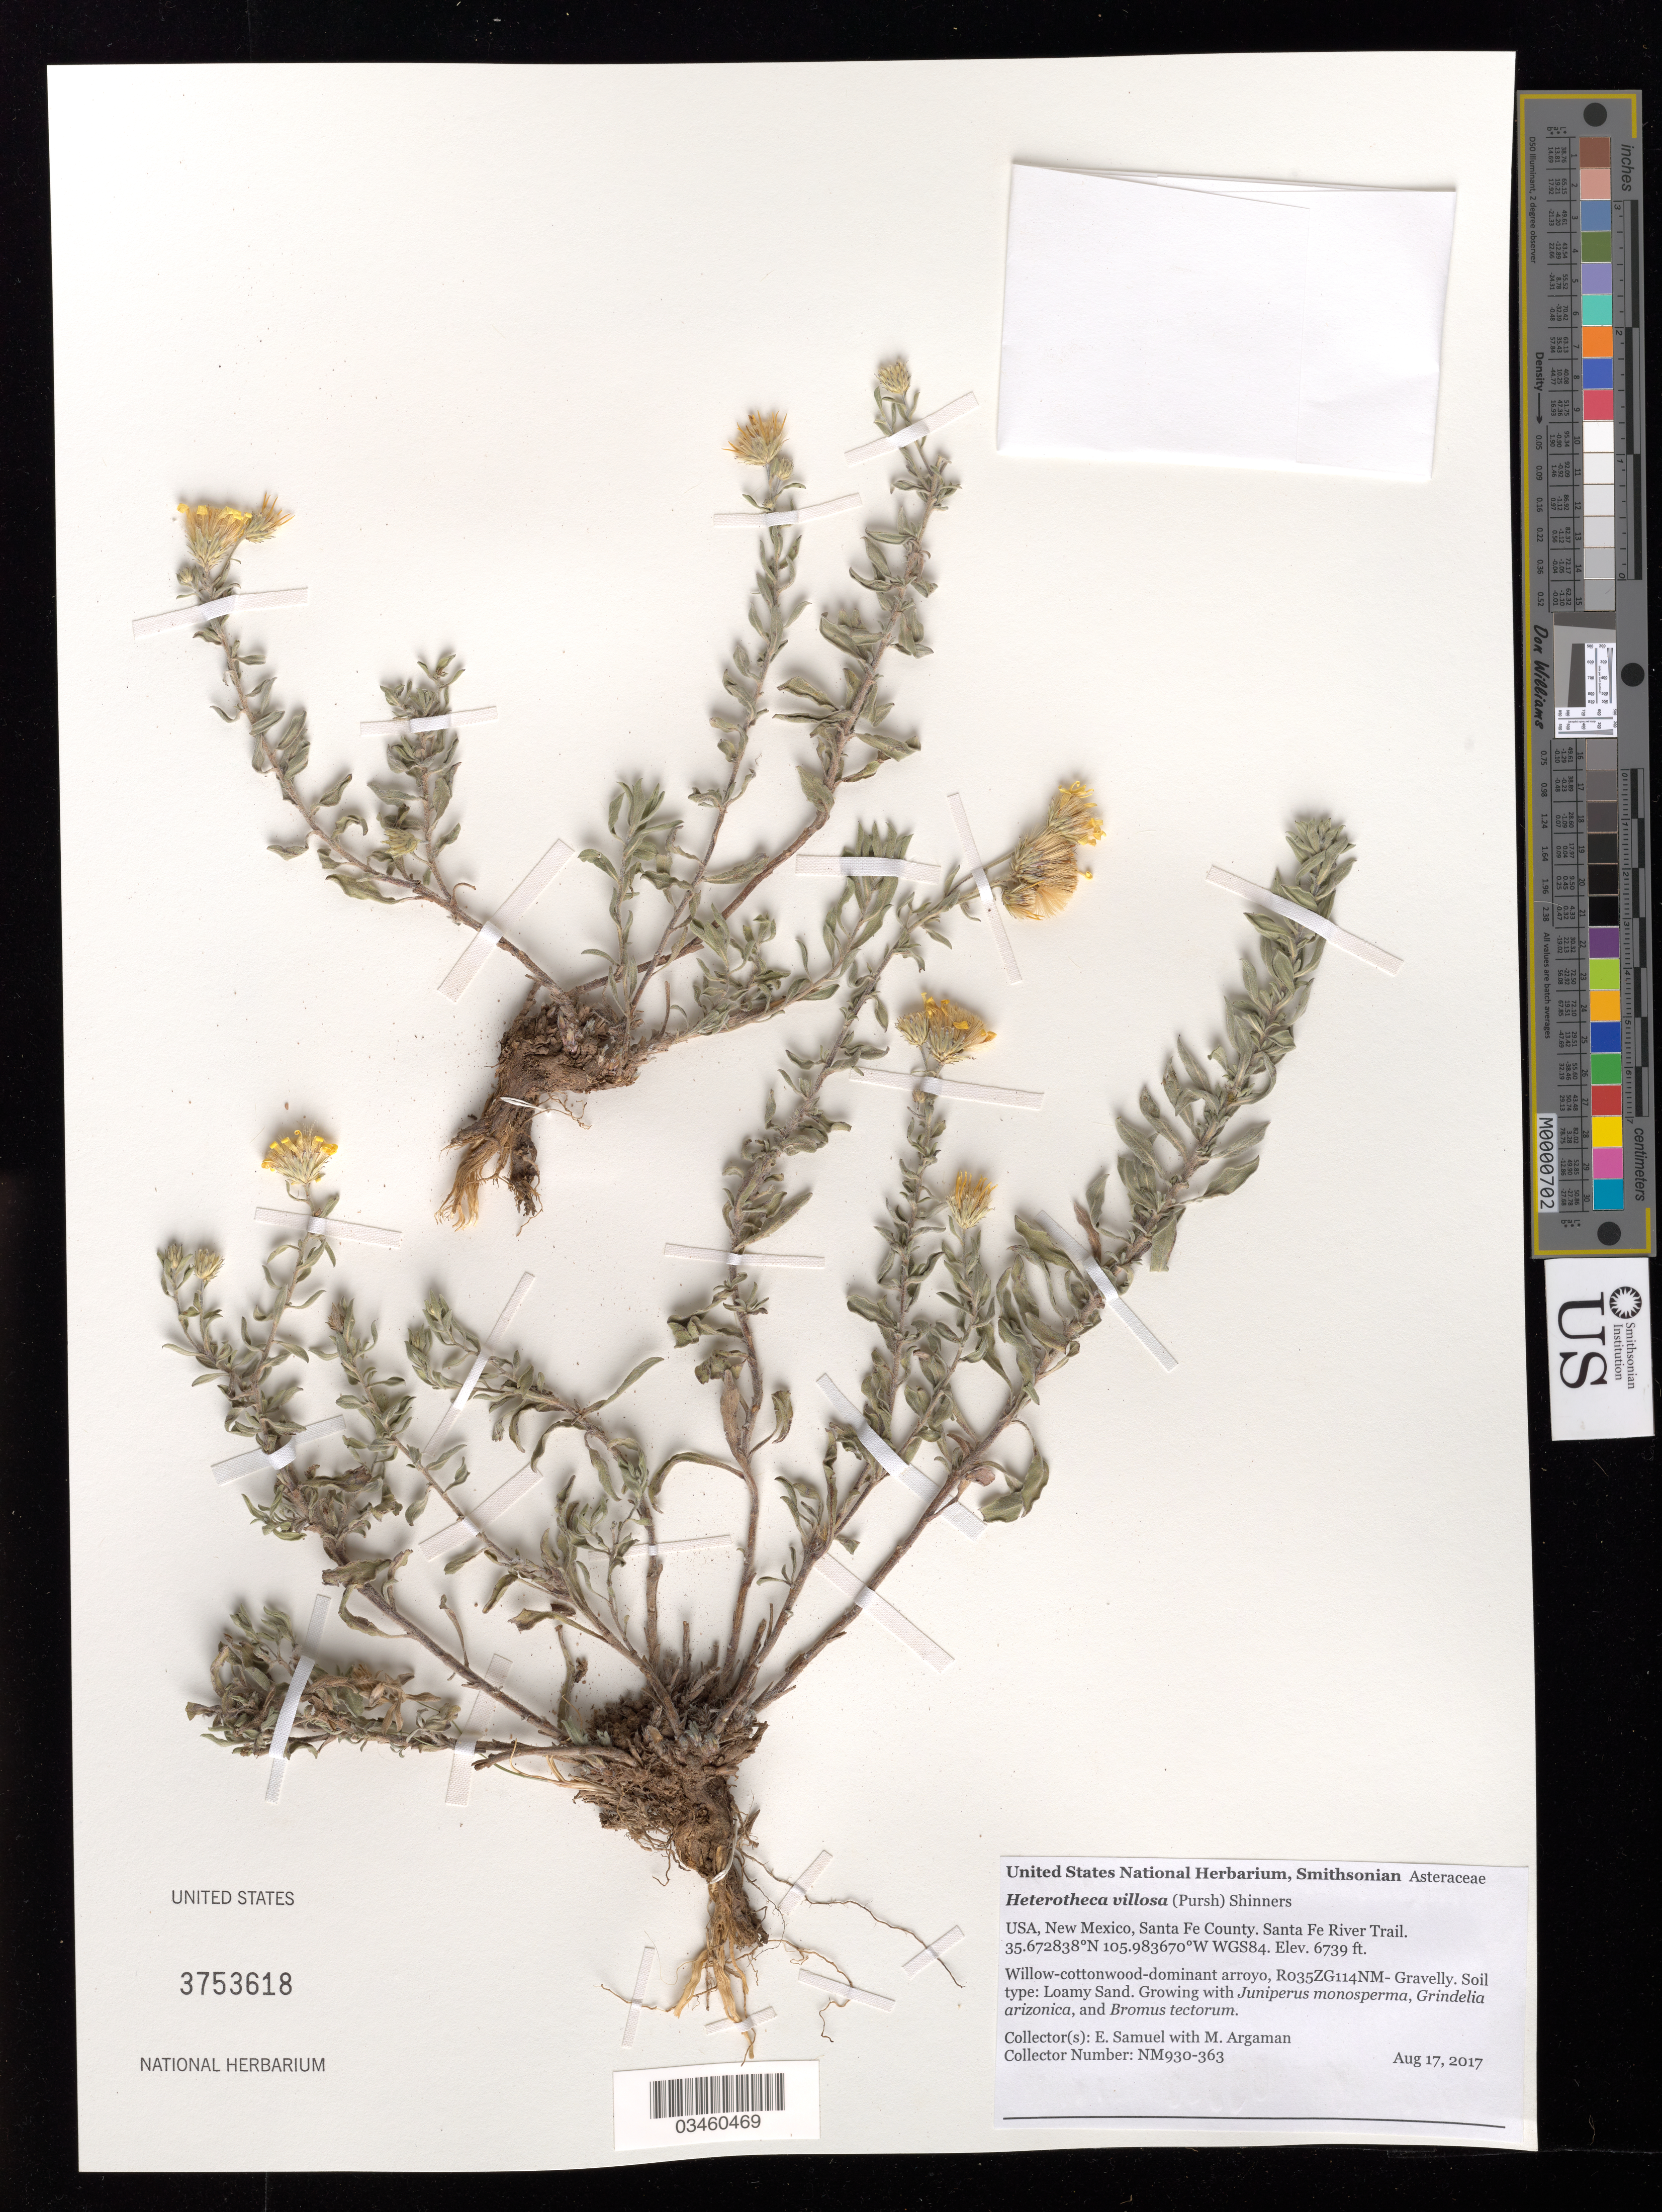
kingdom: Plantae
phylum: Tracheophyta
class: Magnoliopsida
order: Asterales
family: Asteraceae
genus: Heterotheca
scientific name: Heterotheca villosa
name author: (Pursh) Shinners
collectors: E. Samuel & M. Argaman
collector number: NM930-363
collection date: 2017-08-17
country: United States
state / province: New Mexico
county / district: Santa Fe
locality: Santa Fe River Trail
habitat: R035ZG114NM- Gravelly. Loamy sand. Willow-cottonwood-dominant arroyo.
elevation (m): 2054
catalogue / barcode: US 3753618